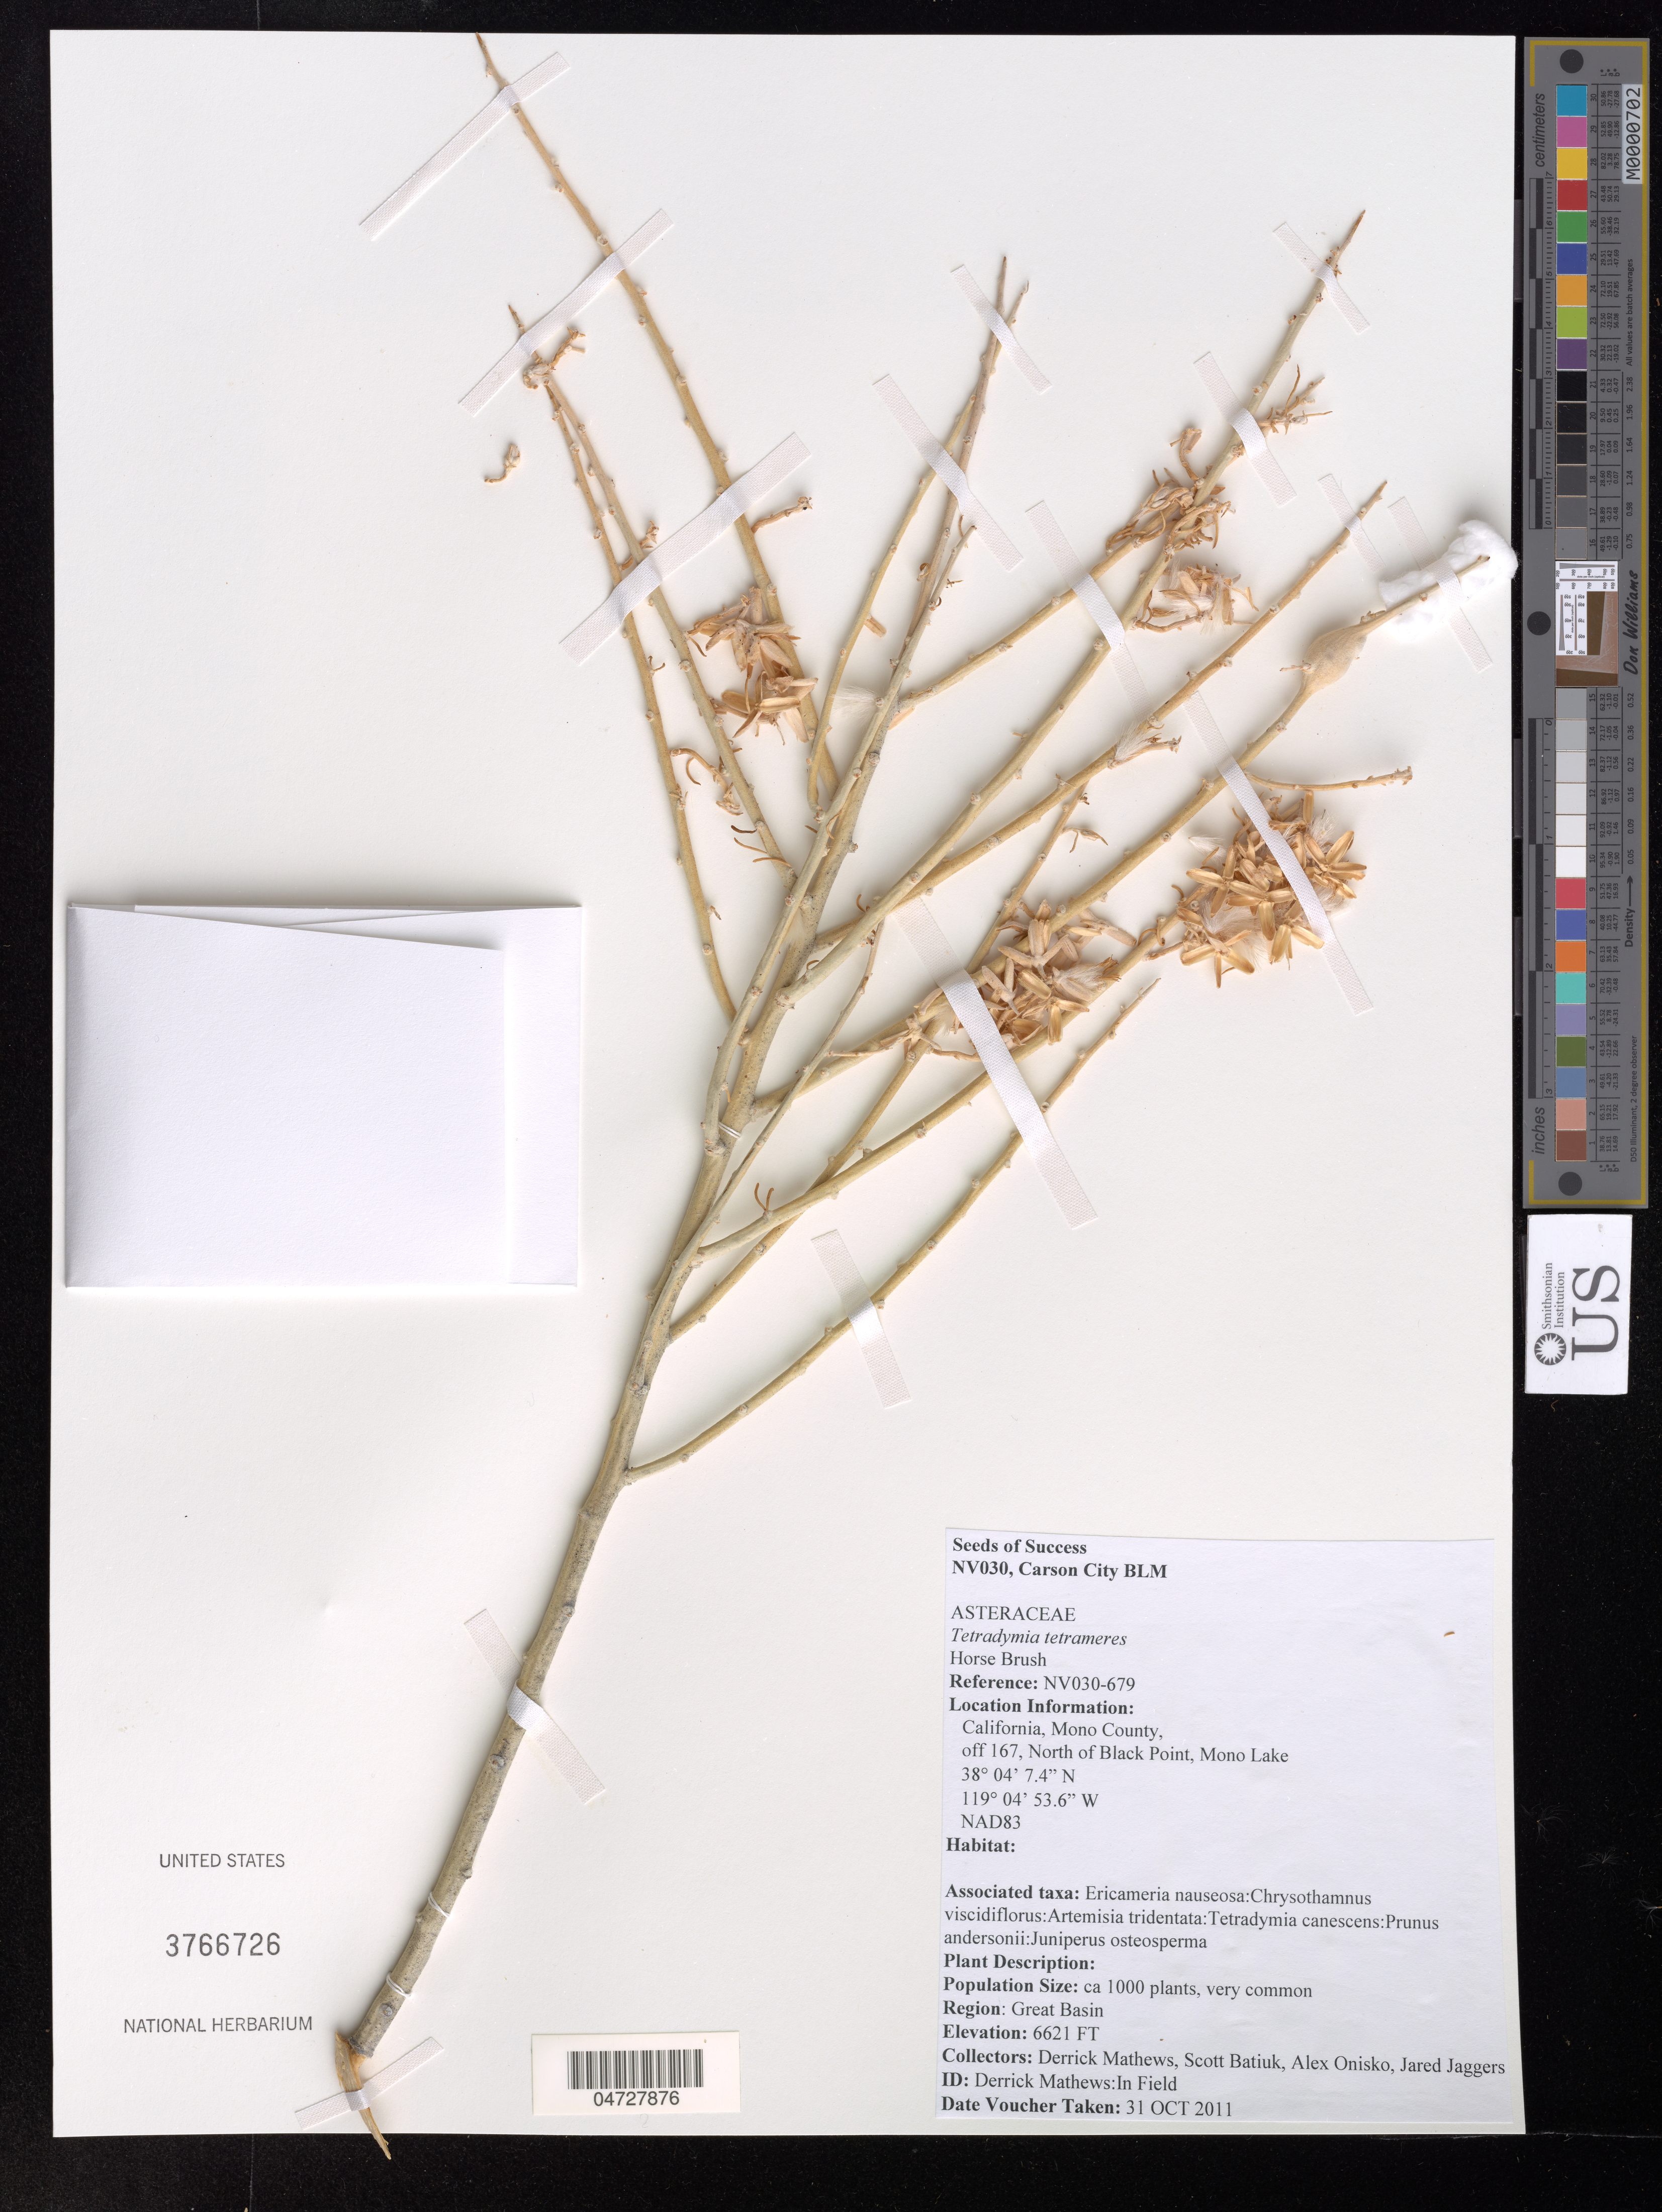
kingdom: Plantae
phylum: Tracheophyta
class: Magnoliopsida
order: Asterales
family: Asteraceae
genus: Tetradymia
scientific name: Tetradymia tetrameres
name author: (S.F. Blake) Strother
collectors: D. Mathews, S. Batiuk, A. Onisko & J. Jaggers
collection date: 2011-10-31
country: United States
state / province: California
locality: Mono County, off 167, North of Black Point, Mono Lake, Great Basin.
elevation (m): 2018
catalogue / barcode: US 3766726